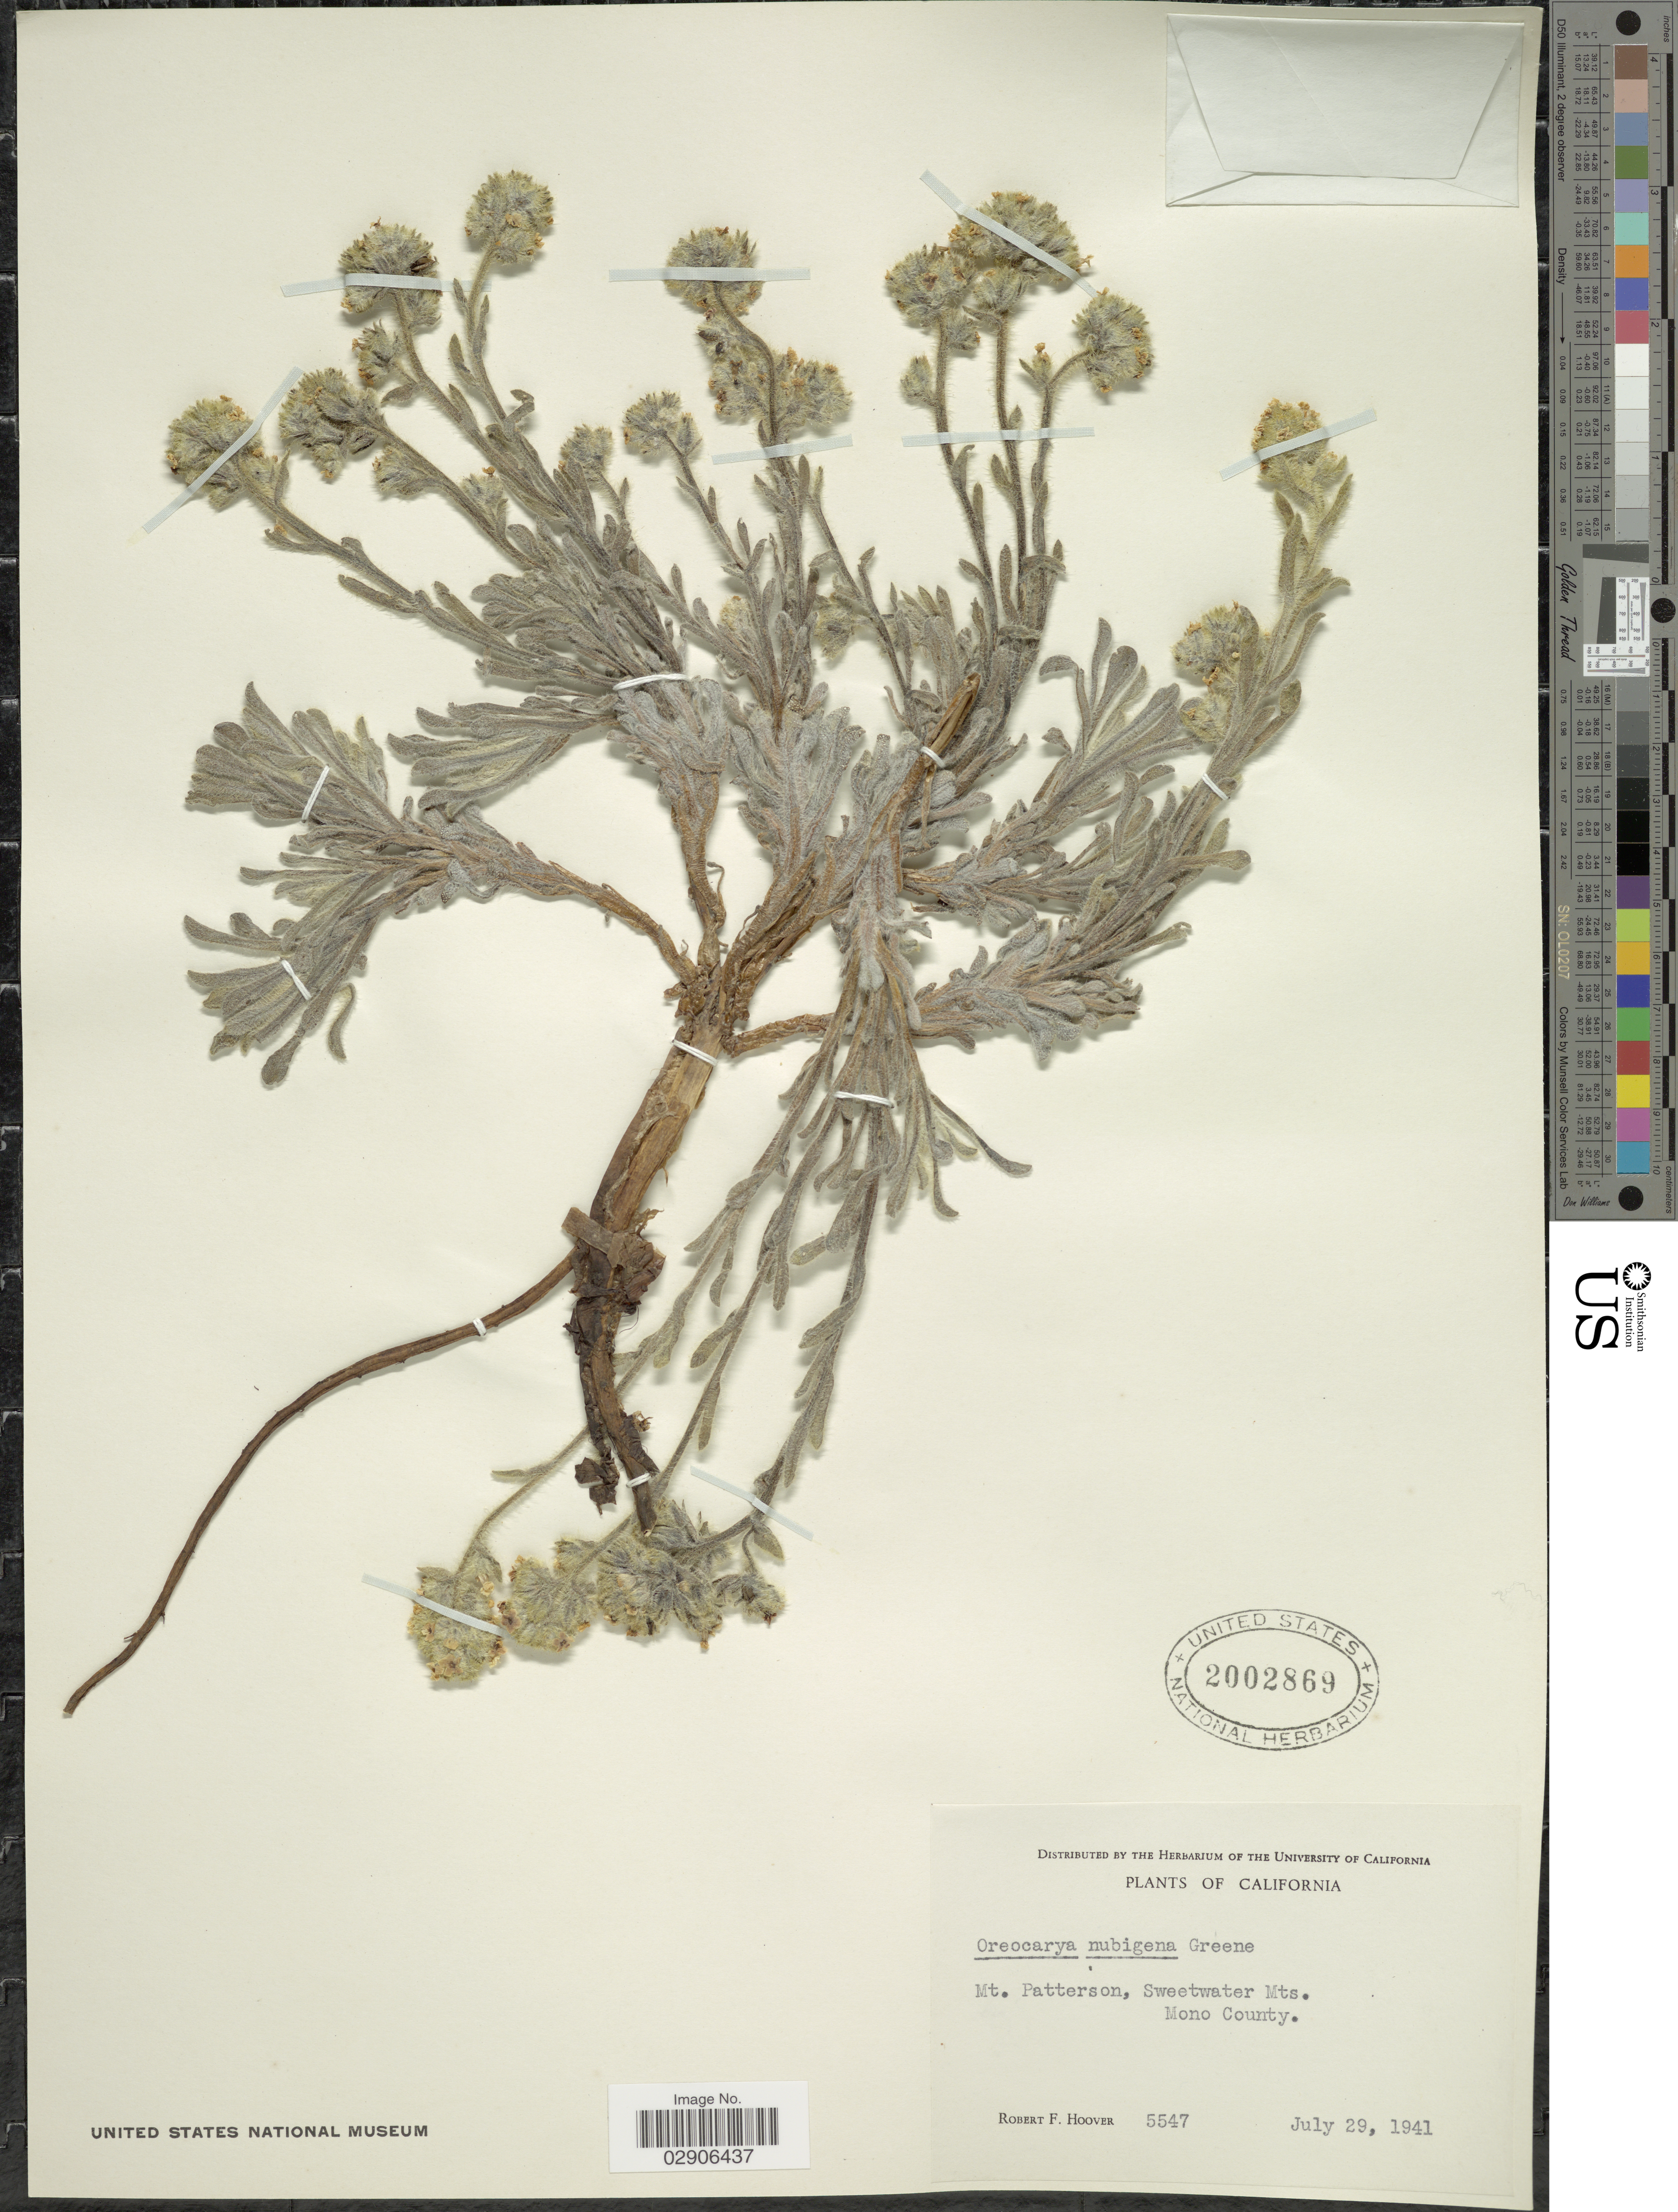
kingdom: Plantae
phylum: Tracheophyta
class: Magnoliopsida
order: Boraginales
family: Boraginaceae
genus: Oreocarya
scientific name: Oreocarya nubigena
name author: Greene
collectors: R. F. Hoover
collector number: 5547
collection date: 1941-07-29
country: United States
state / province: California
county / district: Mono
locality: Mt. Patterson, Sweetwater Mts. Mono County.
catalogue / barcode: US 2002869